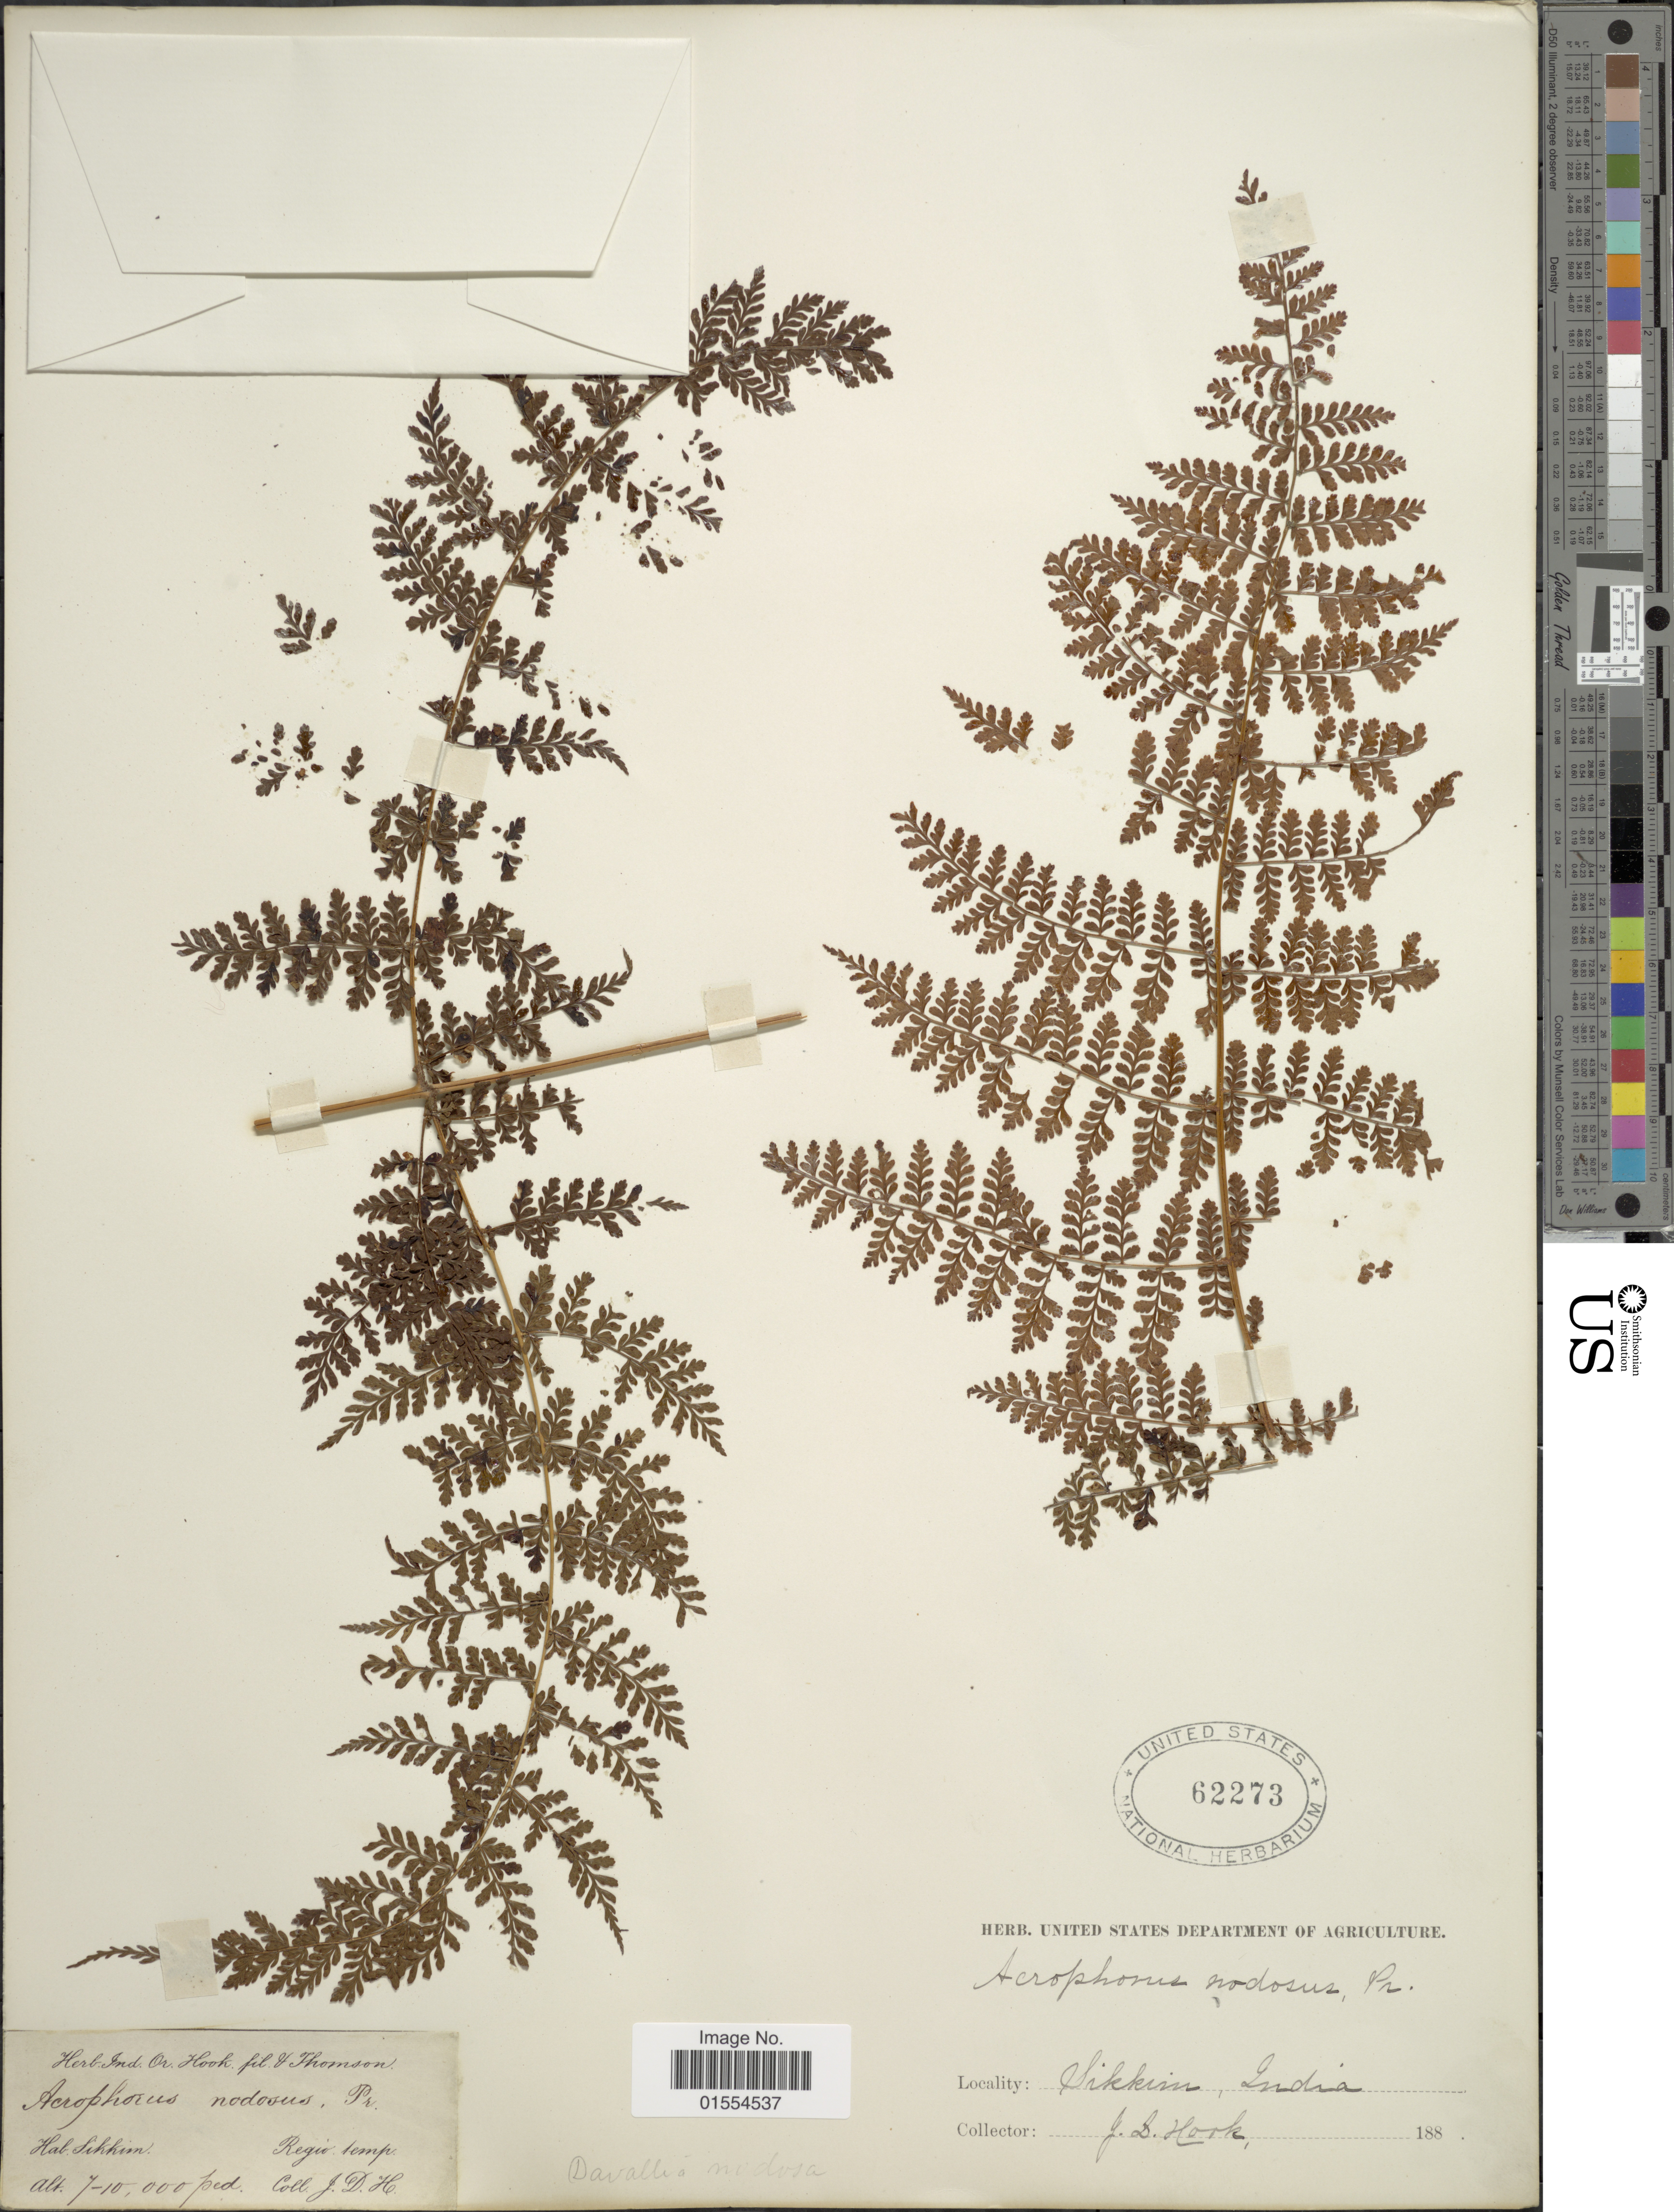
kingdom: Plantae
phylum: Tracheophyta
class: Polypodiopsida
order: Polypodiales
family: Dryopteridaceae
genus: Dryopteris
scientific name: Dryopteris nodosa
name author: (C. Presl) Li Bing Zhang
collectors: J. D. Hooker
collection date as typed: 188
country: India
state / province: Sikkim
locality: Sikkim, India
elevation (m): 2134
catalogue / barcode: US 62273